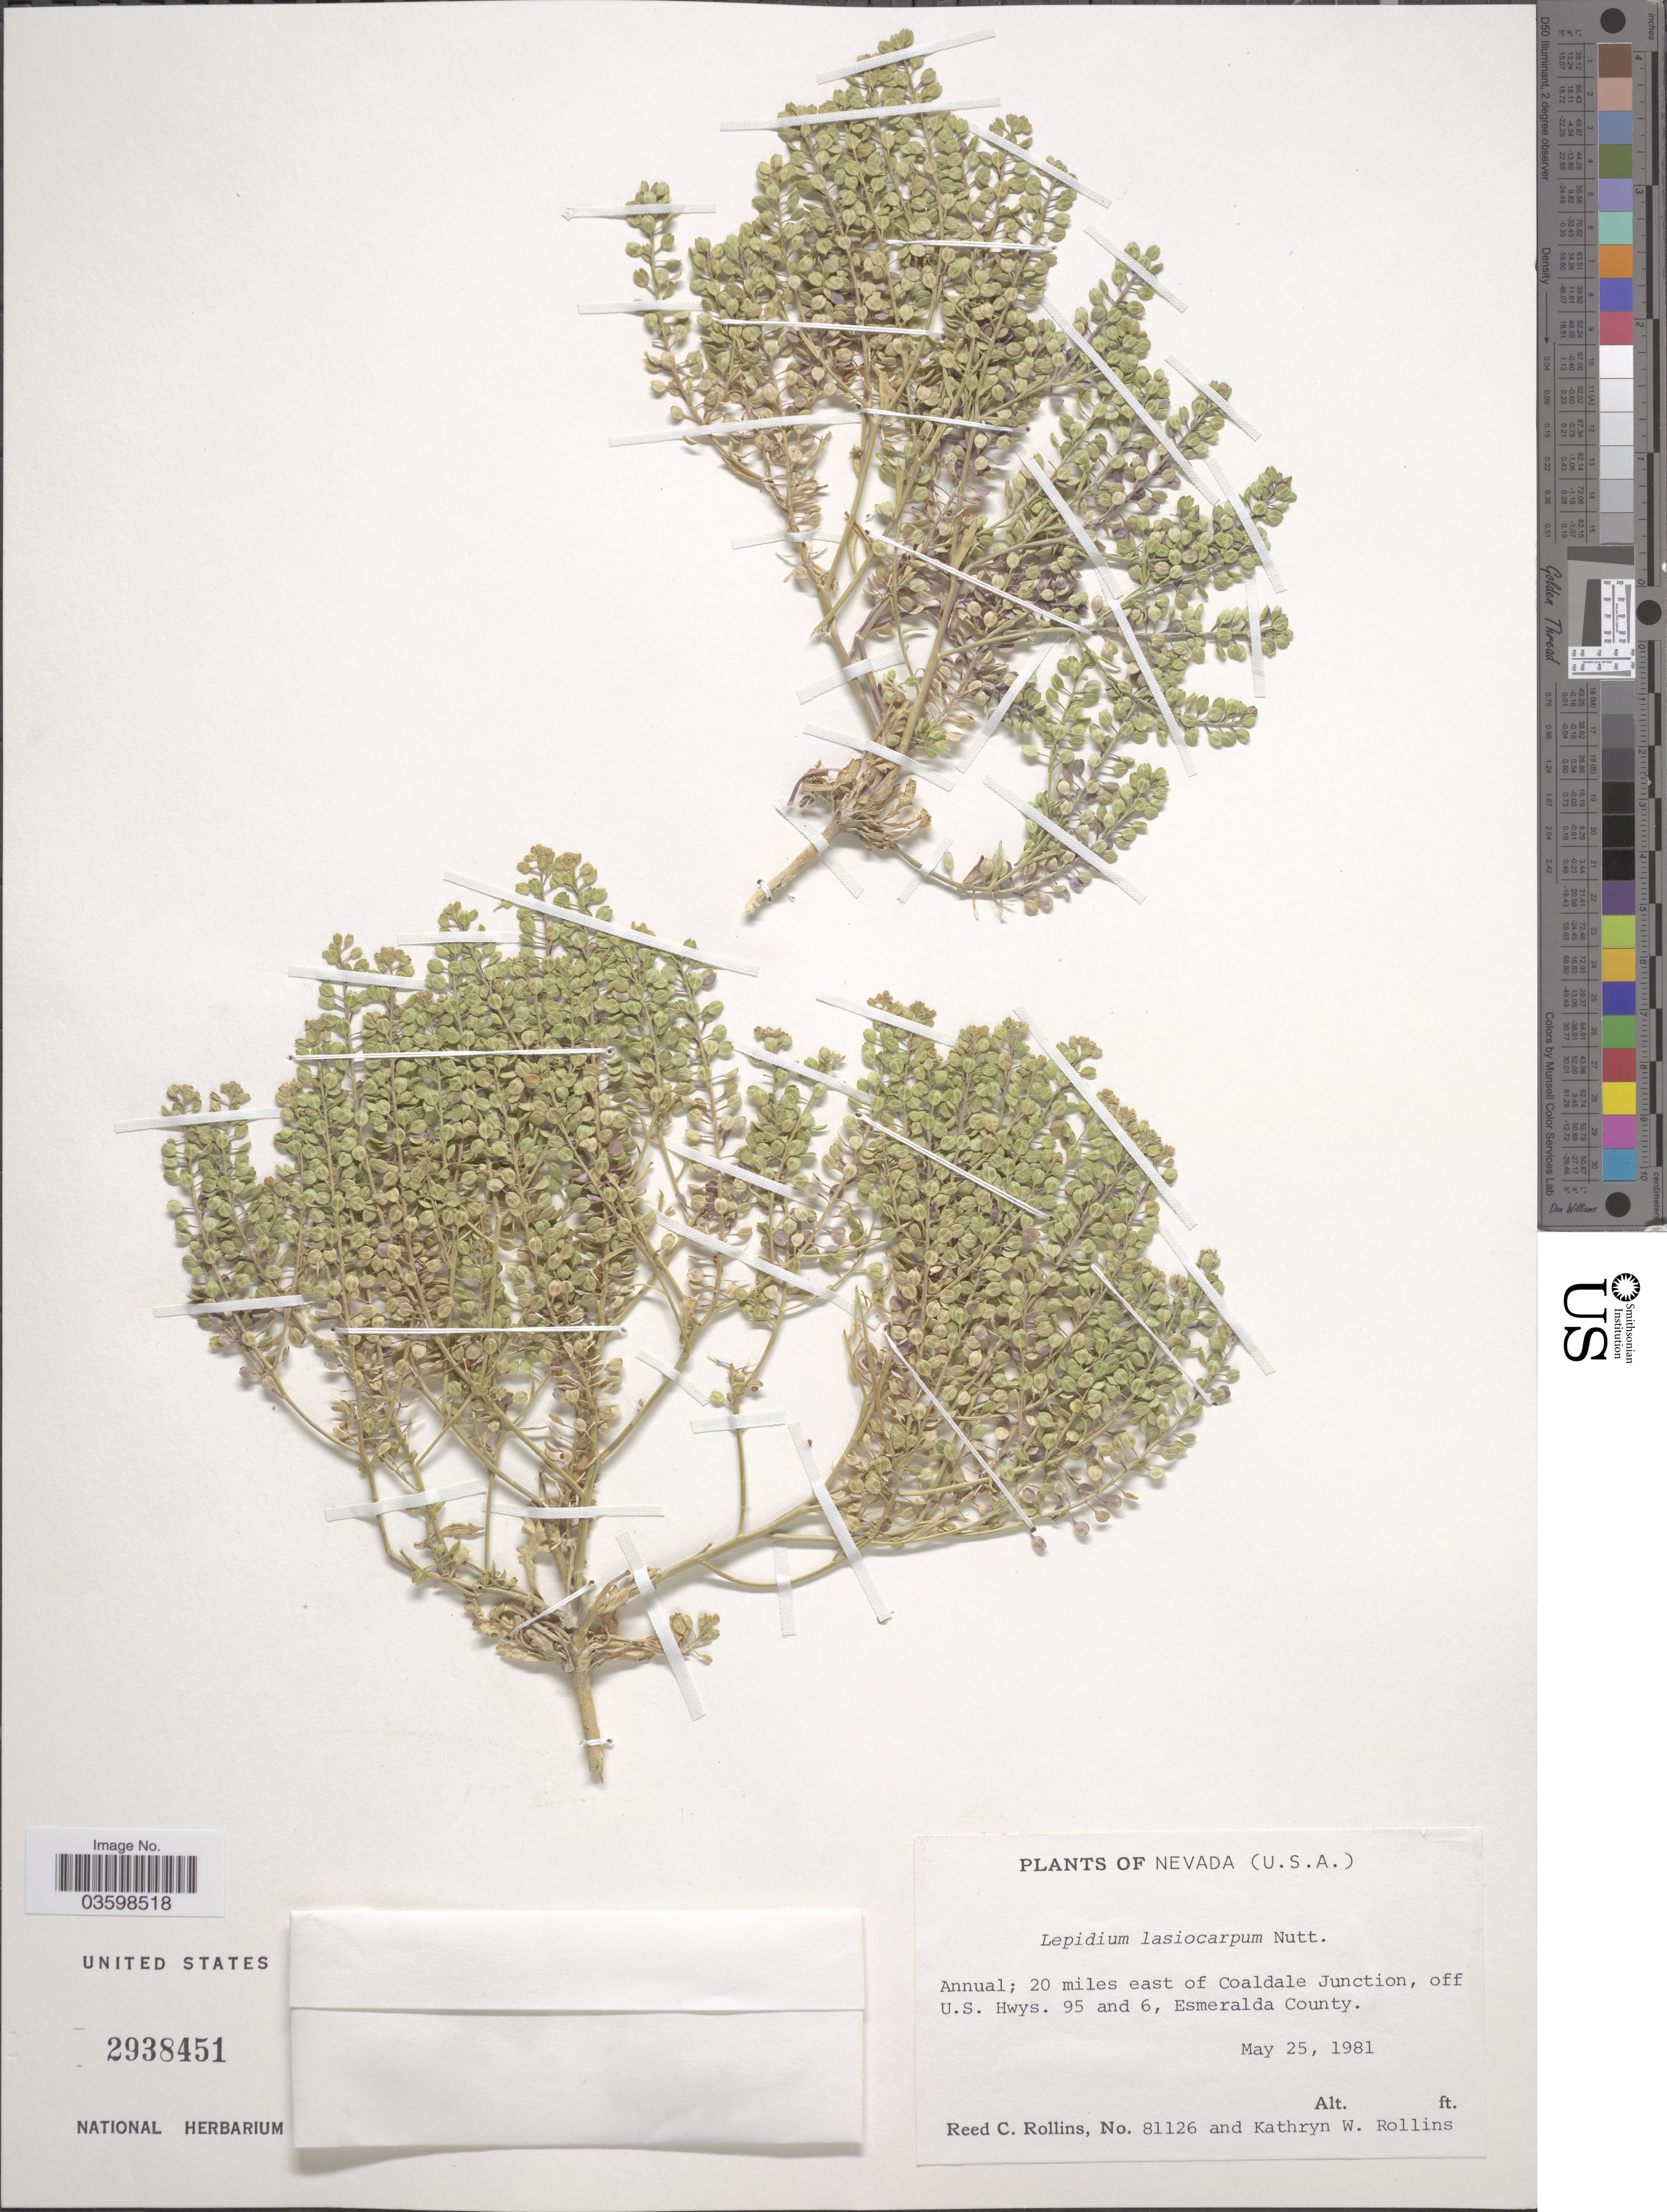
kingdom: Plantae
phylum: Tracheophyta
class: Magnoliopsida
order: Brassicales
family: Brassicaceae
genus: Lepidium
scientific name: Lepidium lasiocarpum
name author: Nutt.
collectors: R. C. Rollins & K. W. Rollins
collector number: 81126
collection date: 1981-05-25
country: United States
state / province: Nevada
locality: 20 miles east of Coaldale Junction, off U.S. Hwys. 95 and 6, Esmeralda County.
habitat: off highways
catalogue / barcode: US 2938451